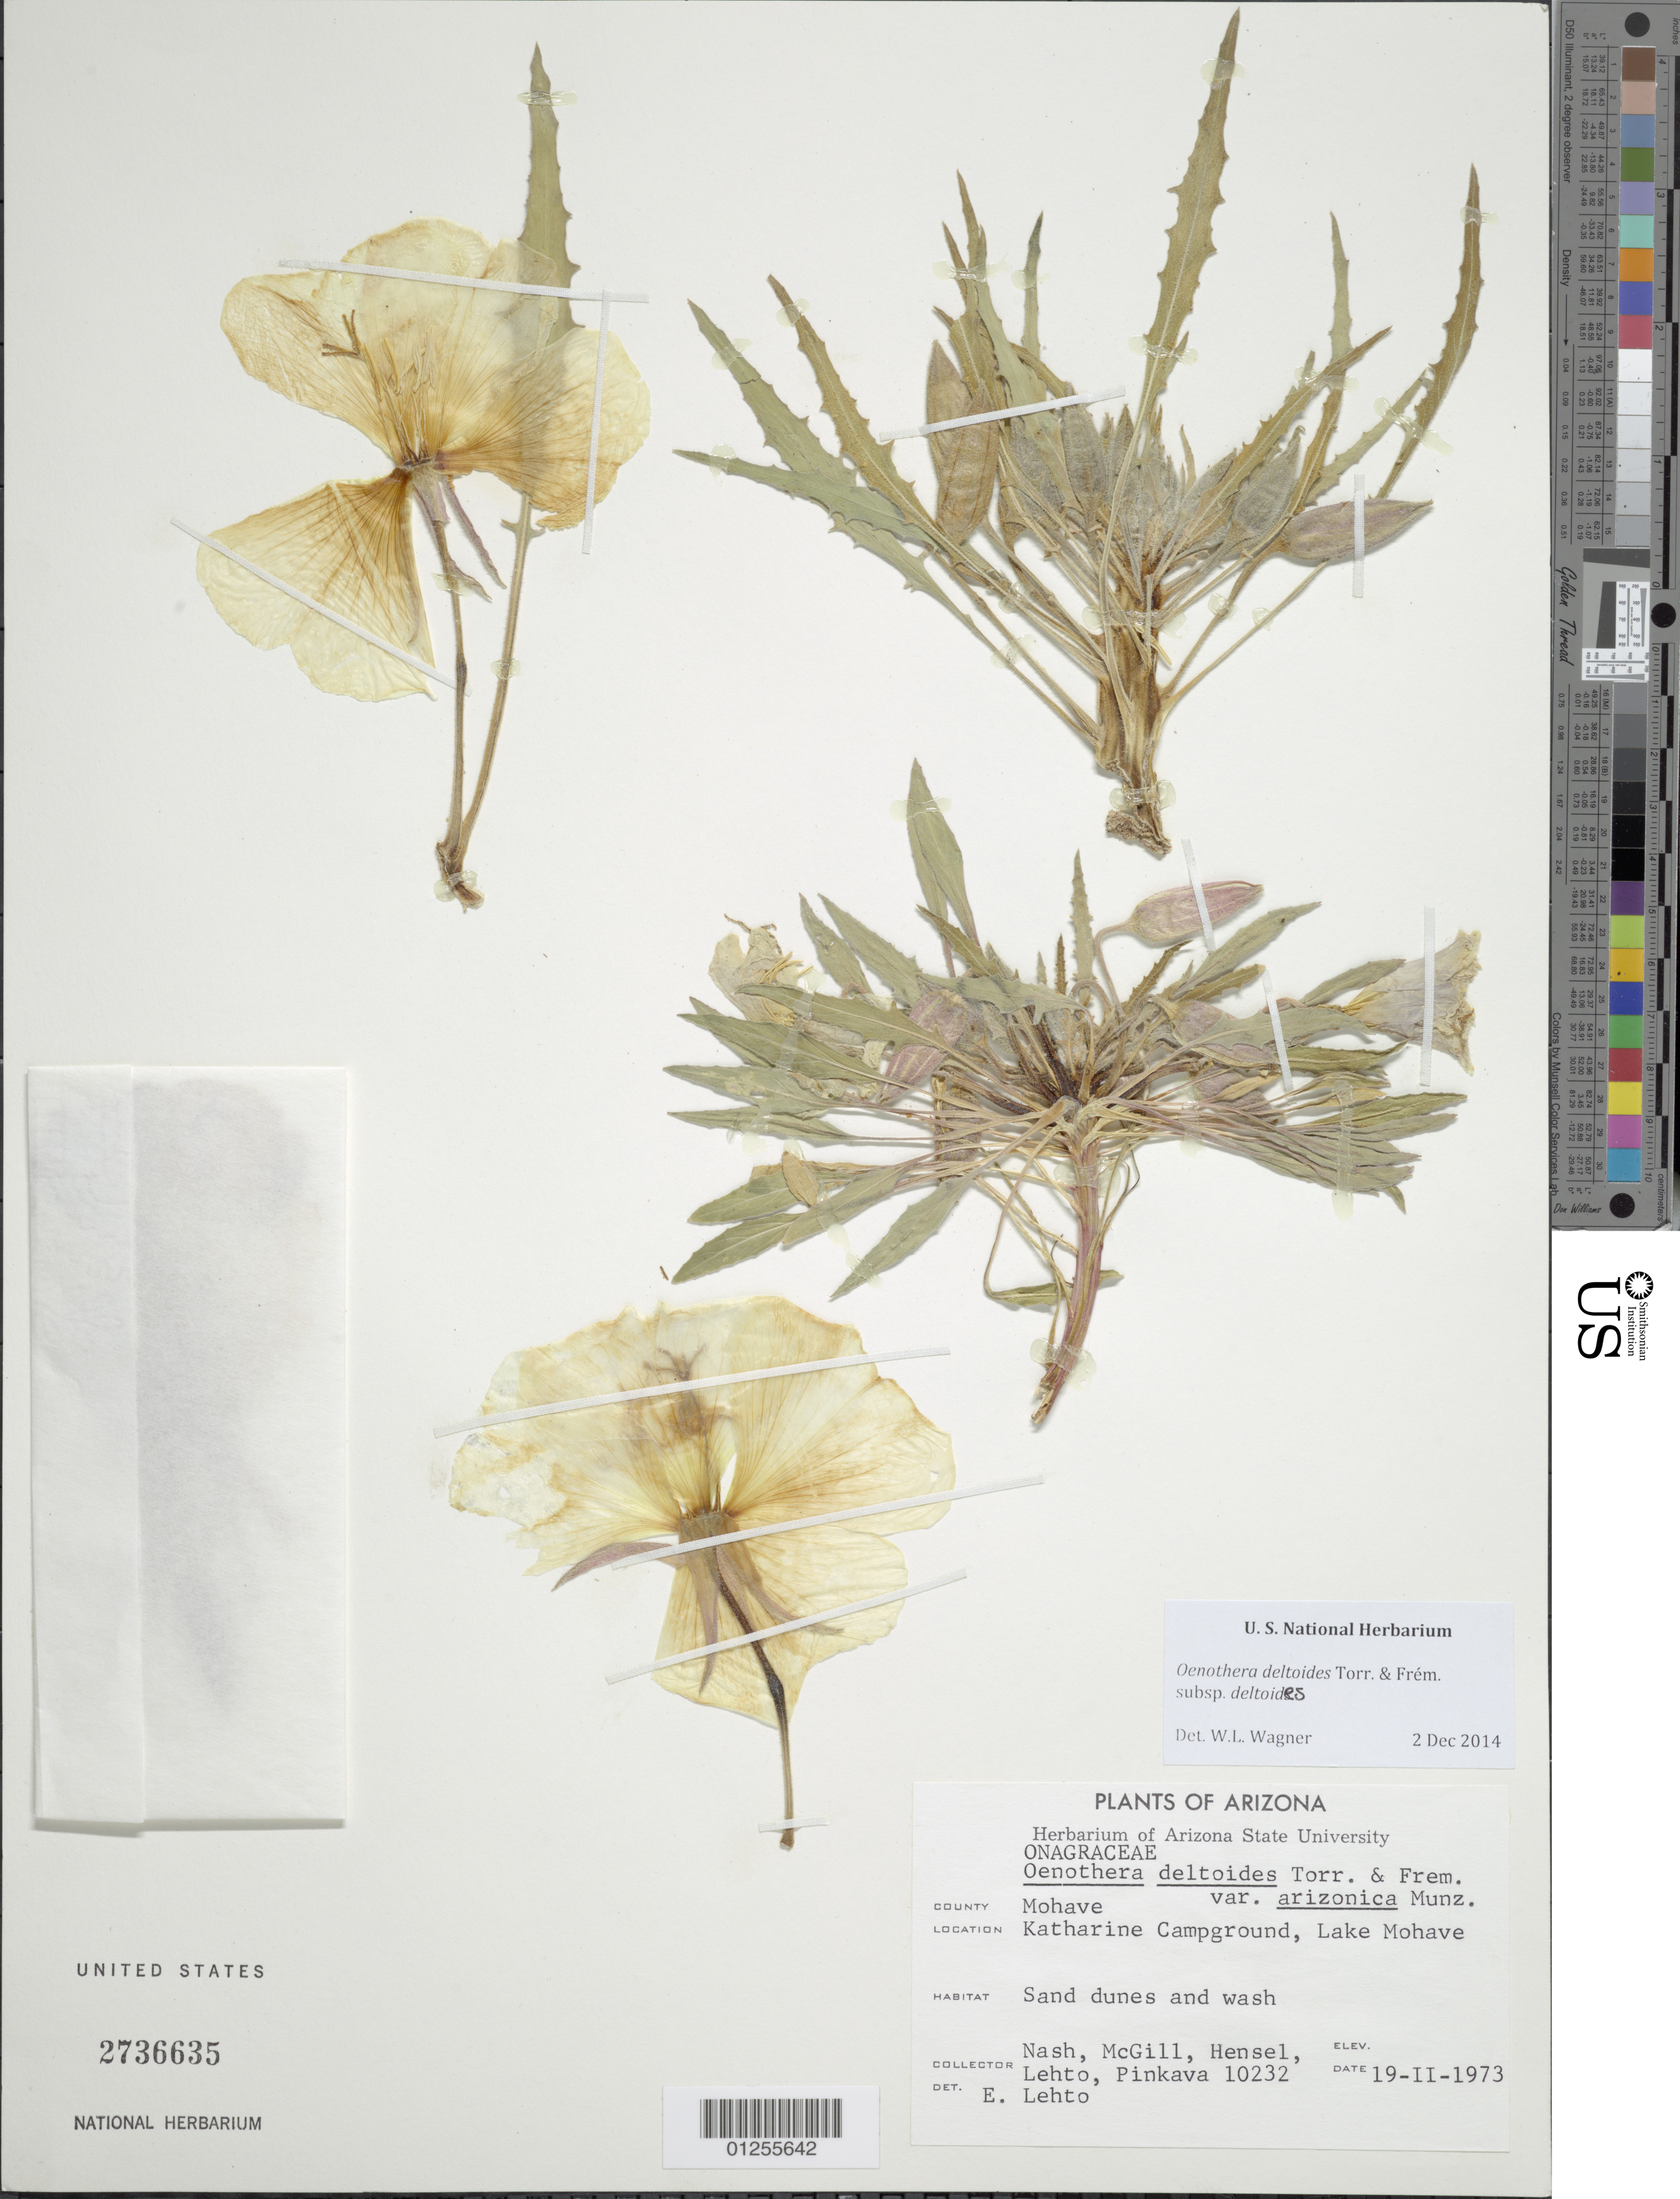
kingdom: Plantae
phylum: Tracheophyta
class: Magnoliopsida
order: Myrtales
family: Onagraceae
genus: Oenothera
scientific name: Oenothera deltoides subsp. deltoides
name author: Torr. & Frém.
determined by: Wagner, W. L., (BOT), Smithsonian Institution - National Museum of Natural History (UNITED STATES)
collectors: G. V. Nash, L. McGill, -. Hensel, E. Lehto & D. Pinkava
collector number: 10232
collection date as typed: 19 Feb 1973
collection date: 1973-02-19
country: United States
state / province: Arizona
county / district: Mohave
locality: Katharine Campground, Lake Mohave. Sand dunes and wash.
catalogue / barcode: US 2736635